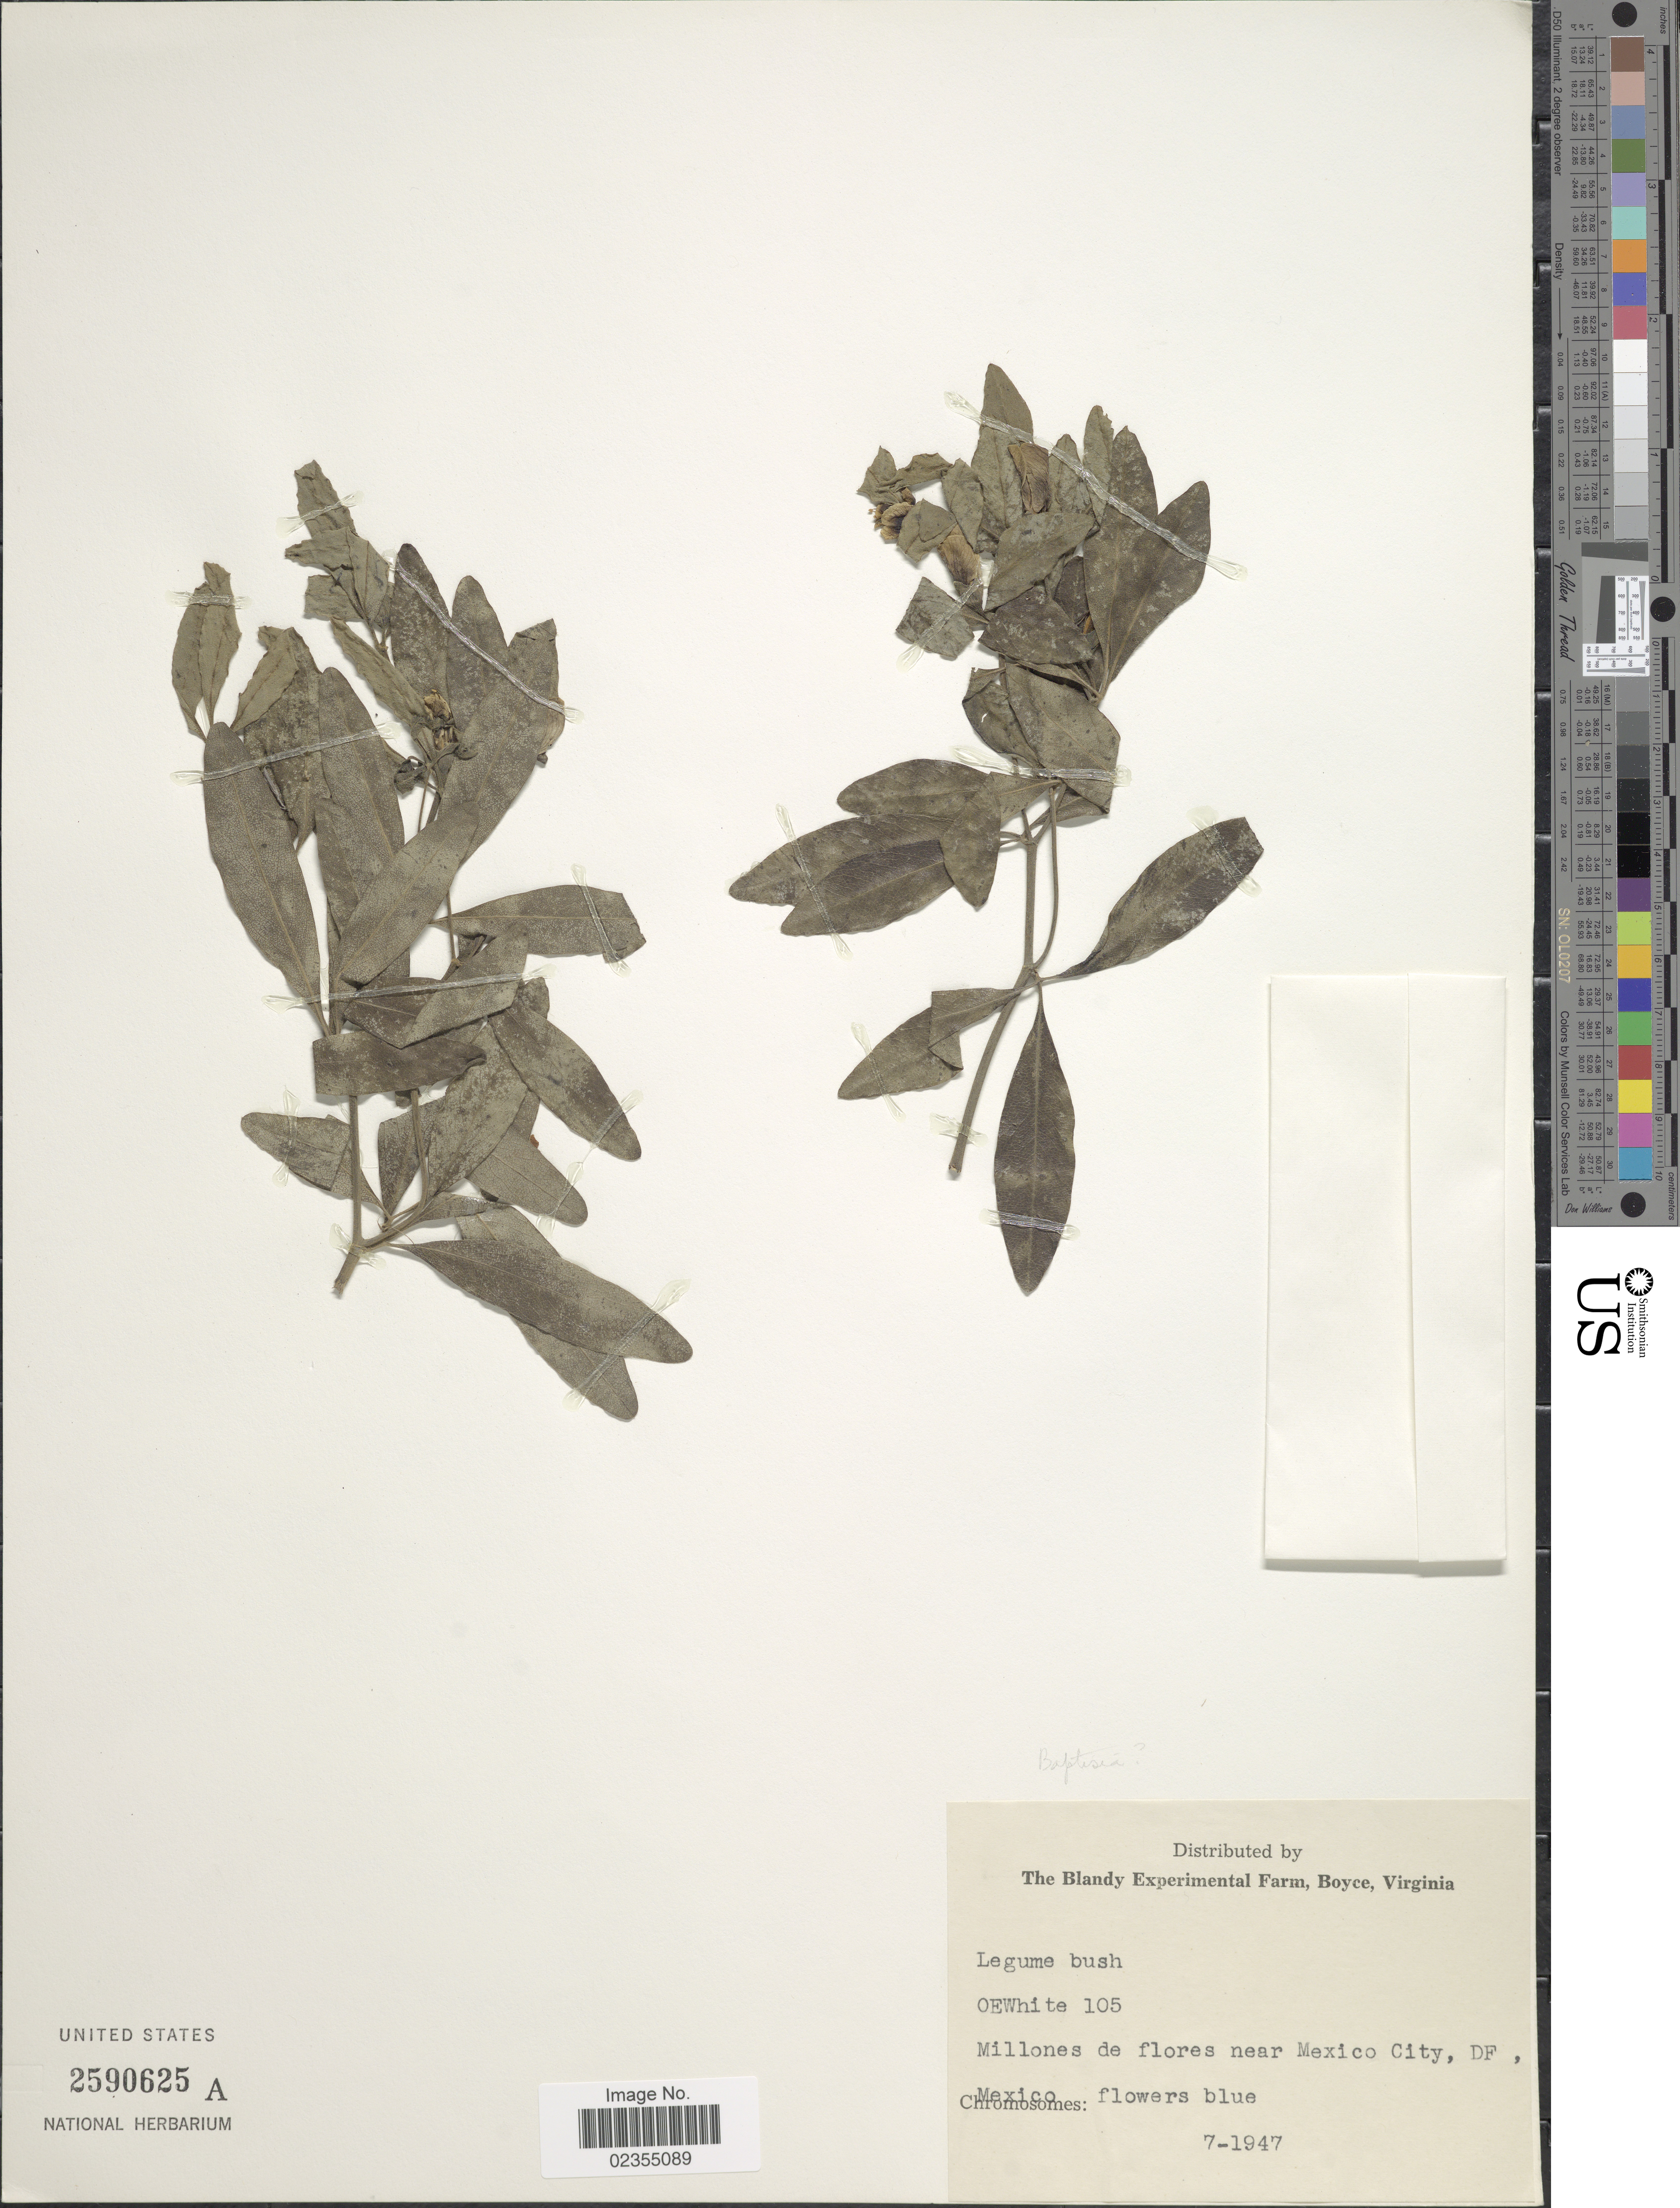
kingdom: Plantae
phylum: Tracheophyta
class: Magnoliopsida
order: Fabales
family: Fabaceae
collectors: O. E. White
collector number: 105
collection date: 1947-07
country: Mexico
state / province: Distrito Federal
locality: Millones de flores near Mexico City, DF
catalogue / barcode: US 2590625A